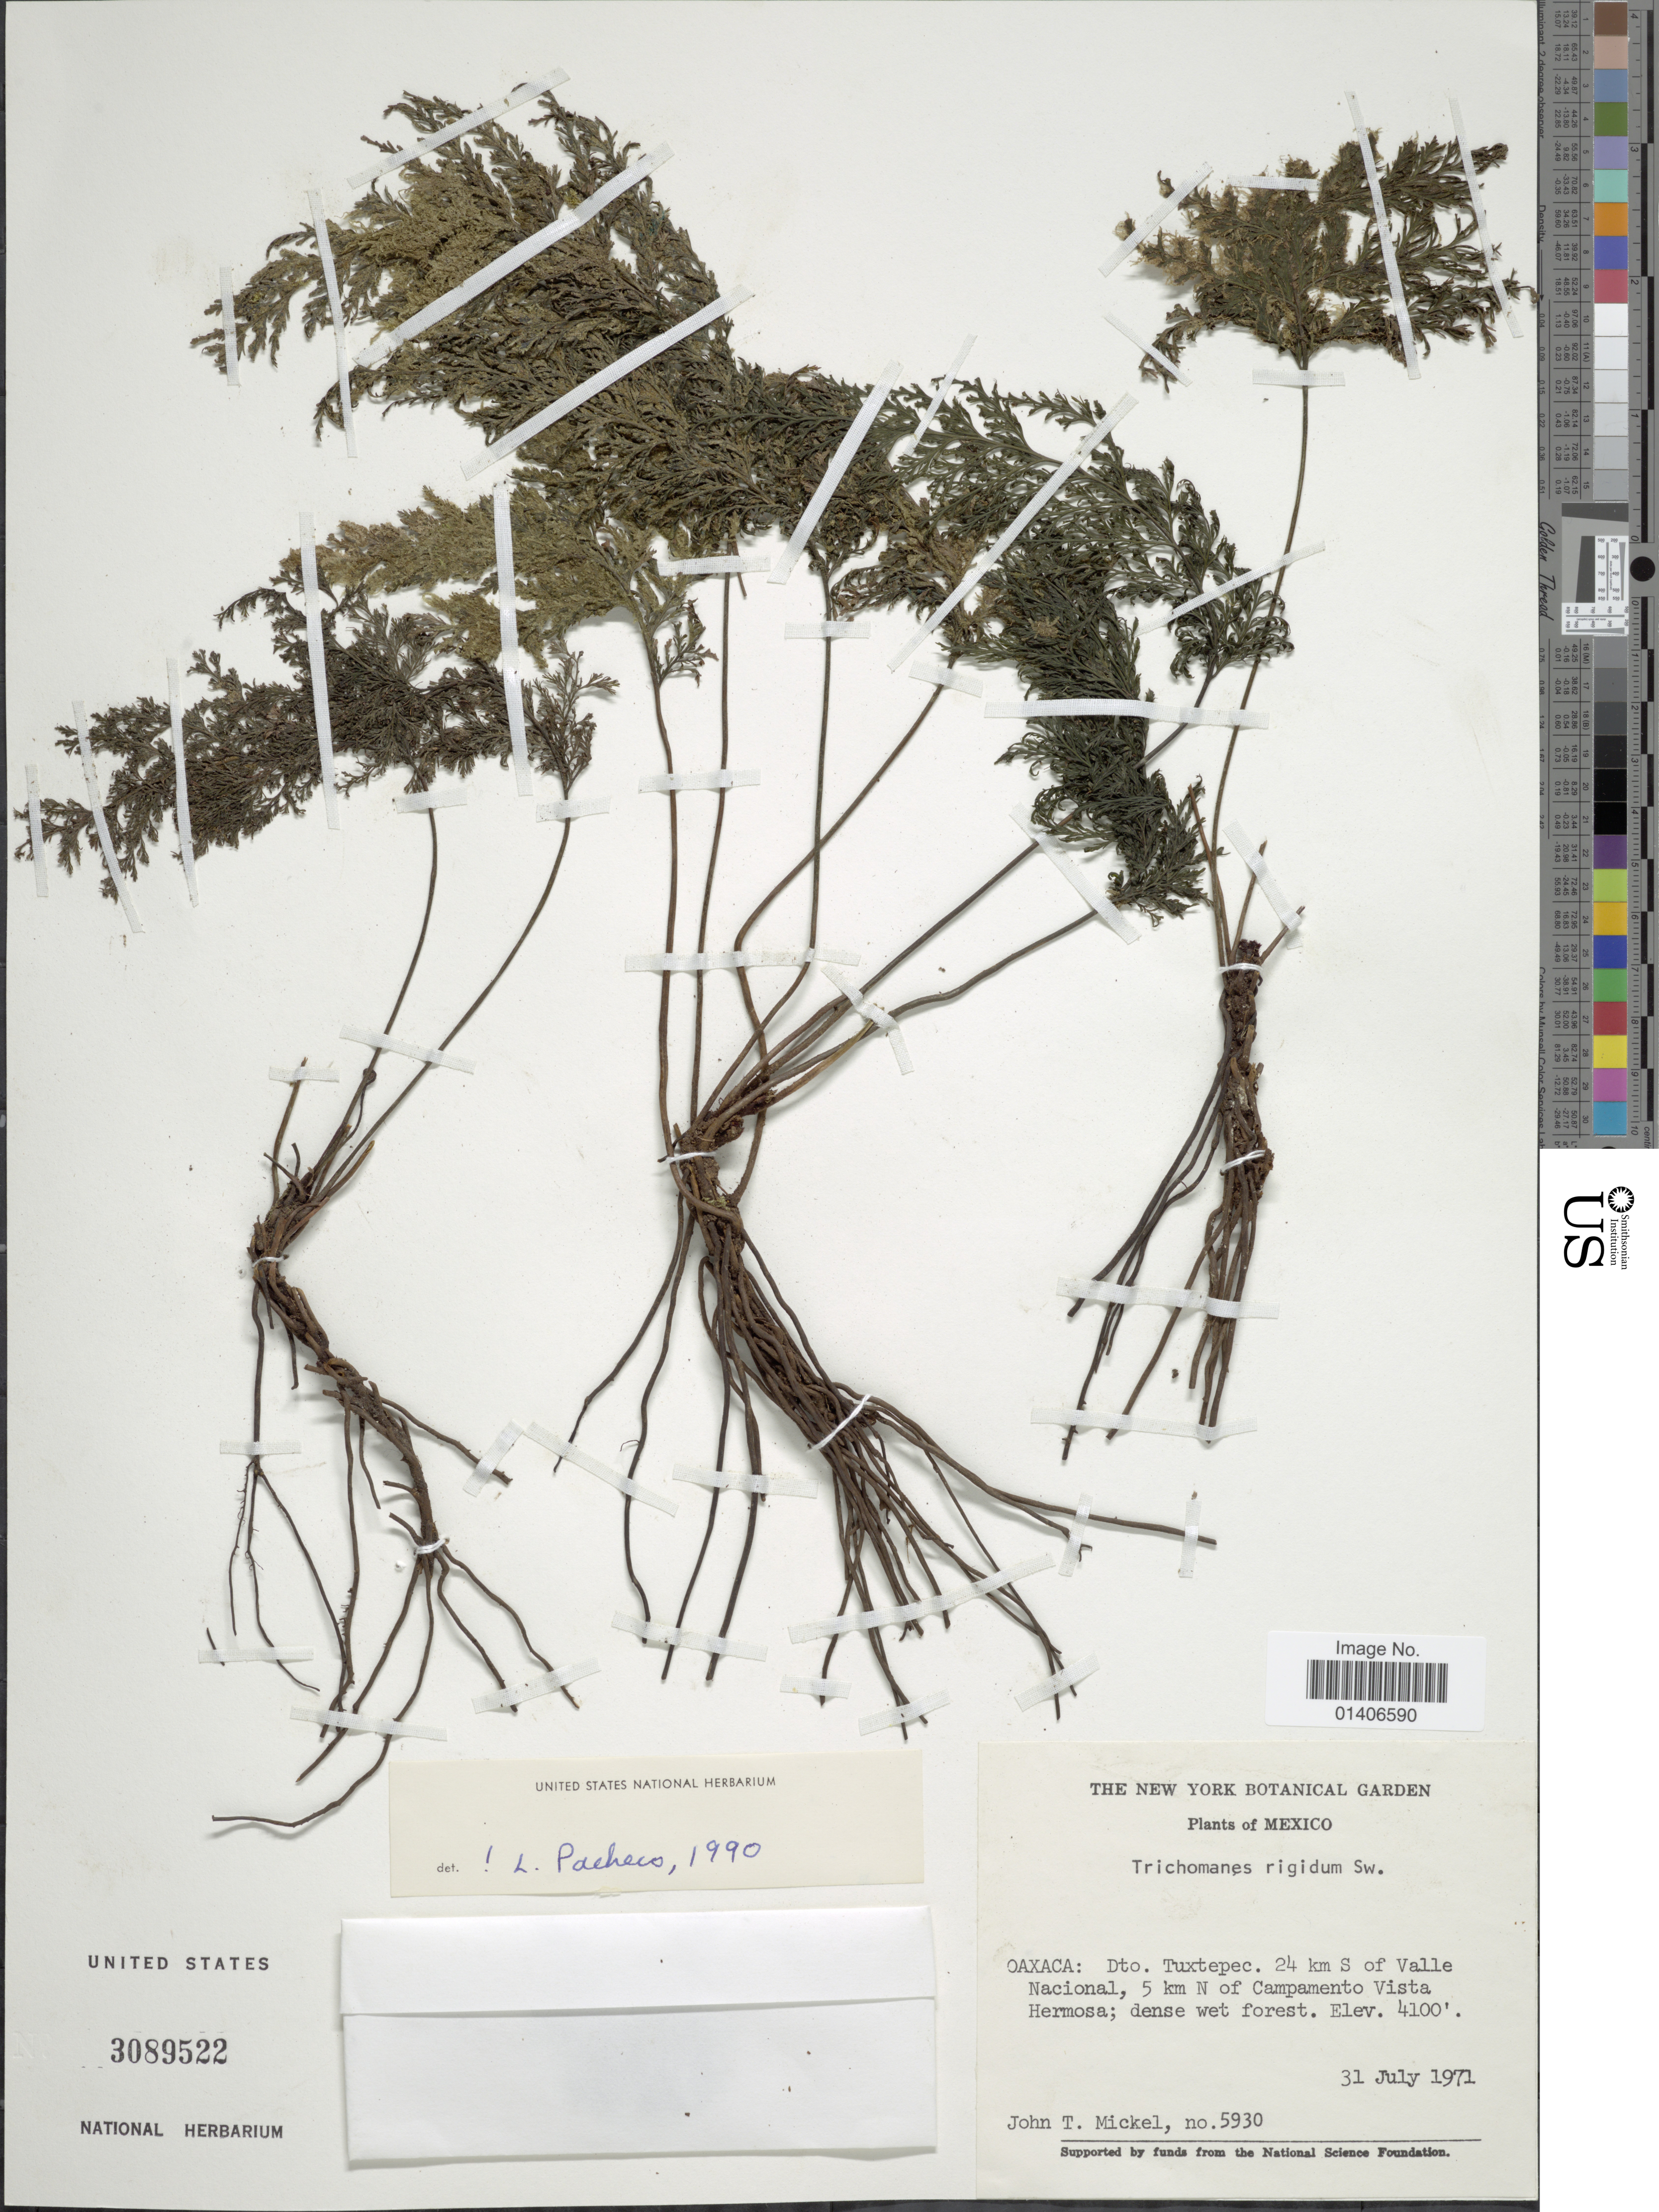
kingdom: Plantae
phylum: Tracheophyta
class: Polypodiopsida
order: Hymenophyllales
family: Hymenophyllaceae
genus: Abrodictyum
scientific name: Abrodictyum rigidum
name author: (Sw.) Ebihara & Dubuisson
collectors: J. T. Mickel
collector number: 5930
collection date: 1970-07-31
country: Mexico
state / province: Oaxaca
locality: Dto Tuxtepec. 24 km S of Valle Nacional, 5 km N of Campamento Vista Hermosa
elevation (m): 1250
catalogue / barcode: US 3089522